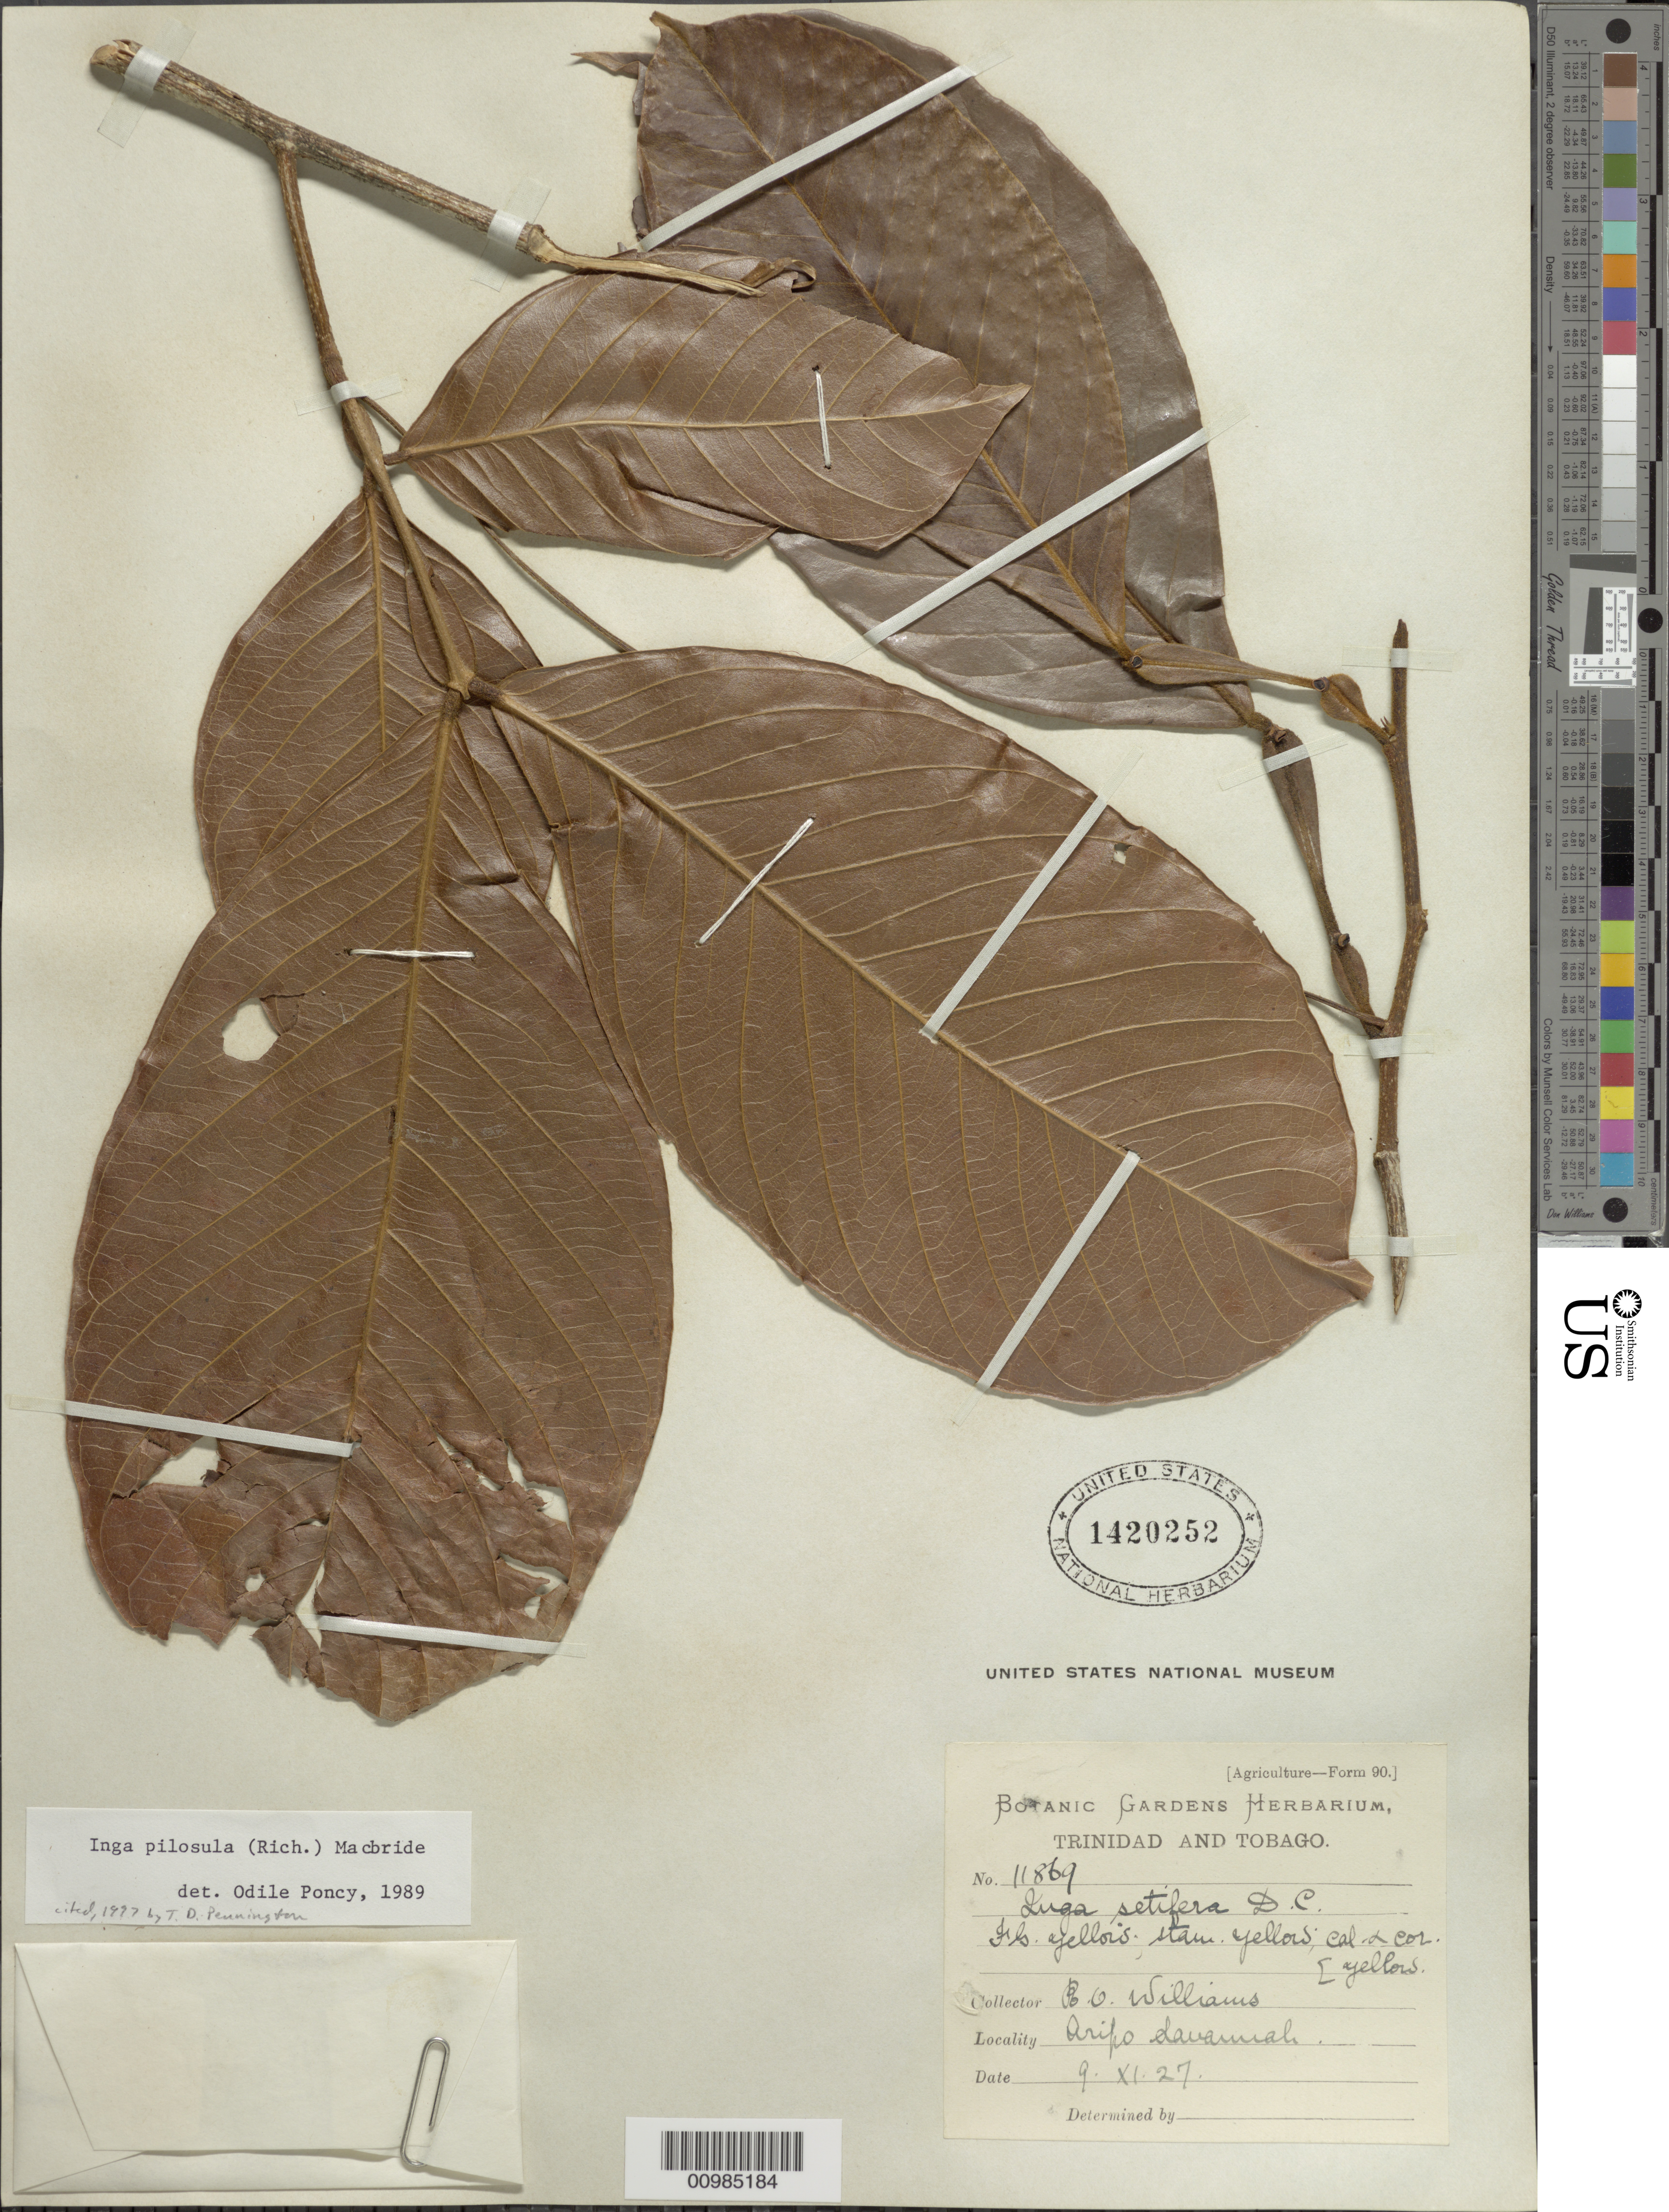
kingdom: Plantae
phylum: Tracheophyta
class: Magnoliopsida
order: Fabales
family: Fabaceae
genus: Inga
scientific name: Inga pilosula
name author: (Rich.) J.F. Macbr.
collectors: R. O. Williams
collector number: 11869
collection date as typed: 09 Nov 1927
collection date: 1927-11-09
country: Trinidad and Tobago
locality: Arifo Savannah(?).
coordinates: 0 N, 0 E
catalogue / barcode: US 1420252